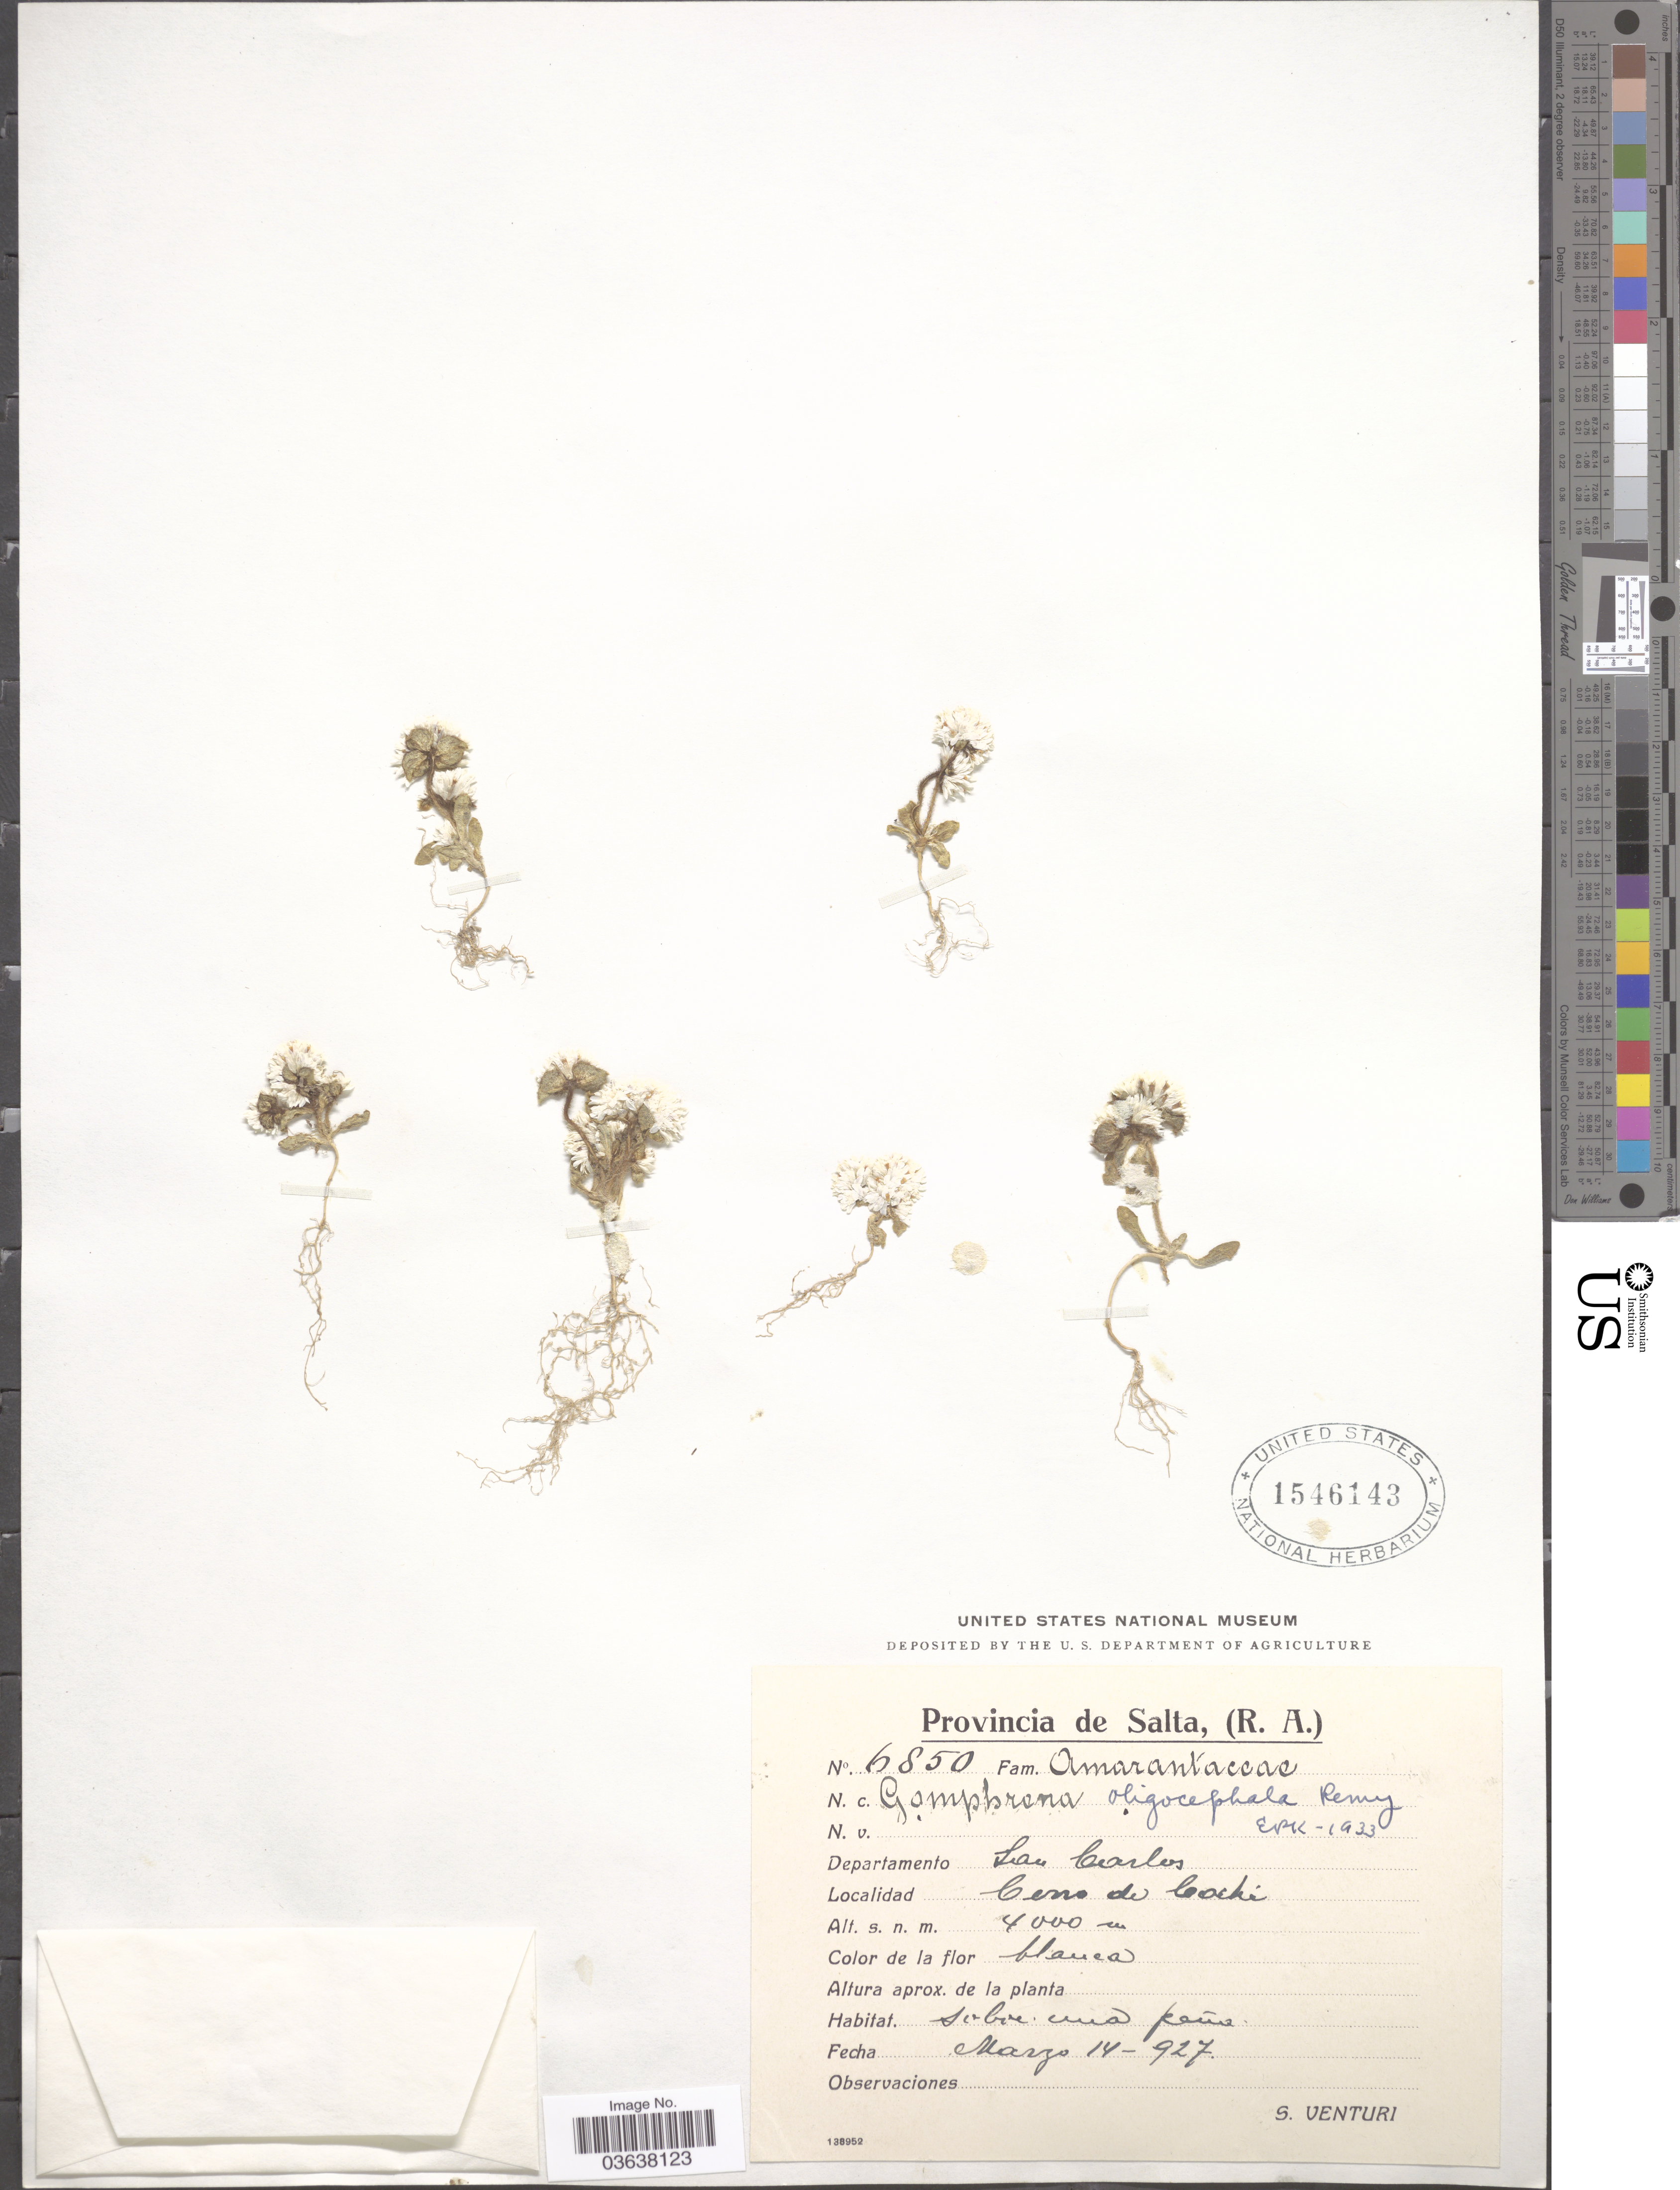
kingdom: Plantae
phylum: Tracheophyta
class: Magnoliopsida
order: Caryophyllales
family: Amaranthaceae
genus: Gomphrena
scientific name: Gomphrena oligocephala var. acaulis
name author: Remy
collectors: S. Venturi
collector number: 6850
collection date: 1927-03-14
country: Argentina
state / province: Salta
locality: Departamento San Carlos. Cerro de Cachi.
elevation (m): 4000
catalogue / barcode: US 1546143